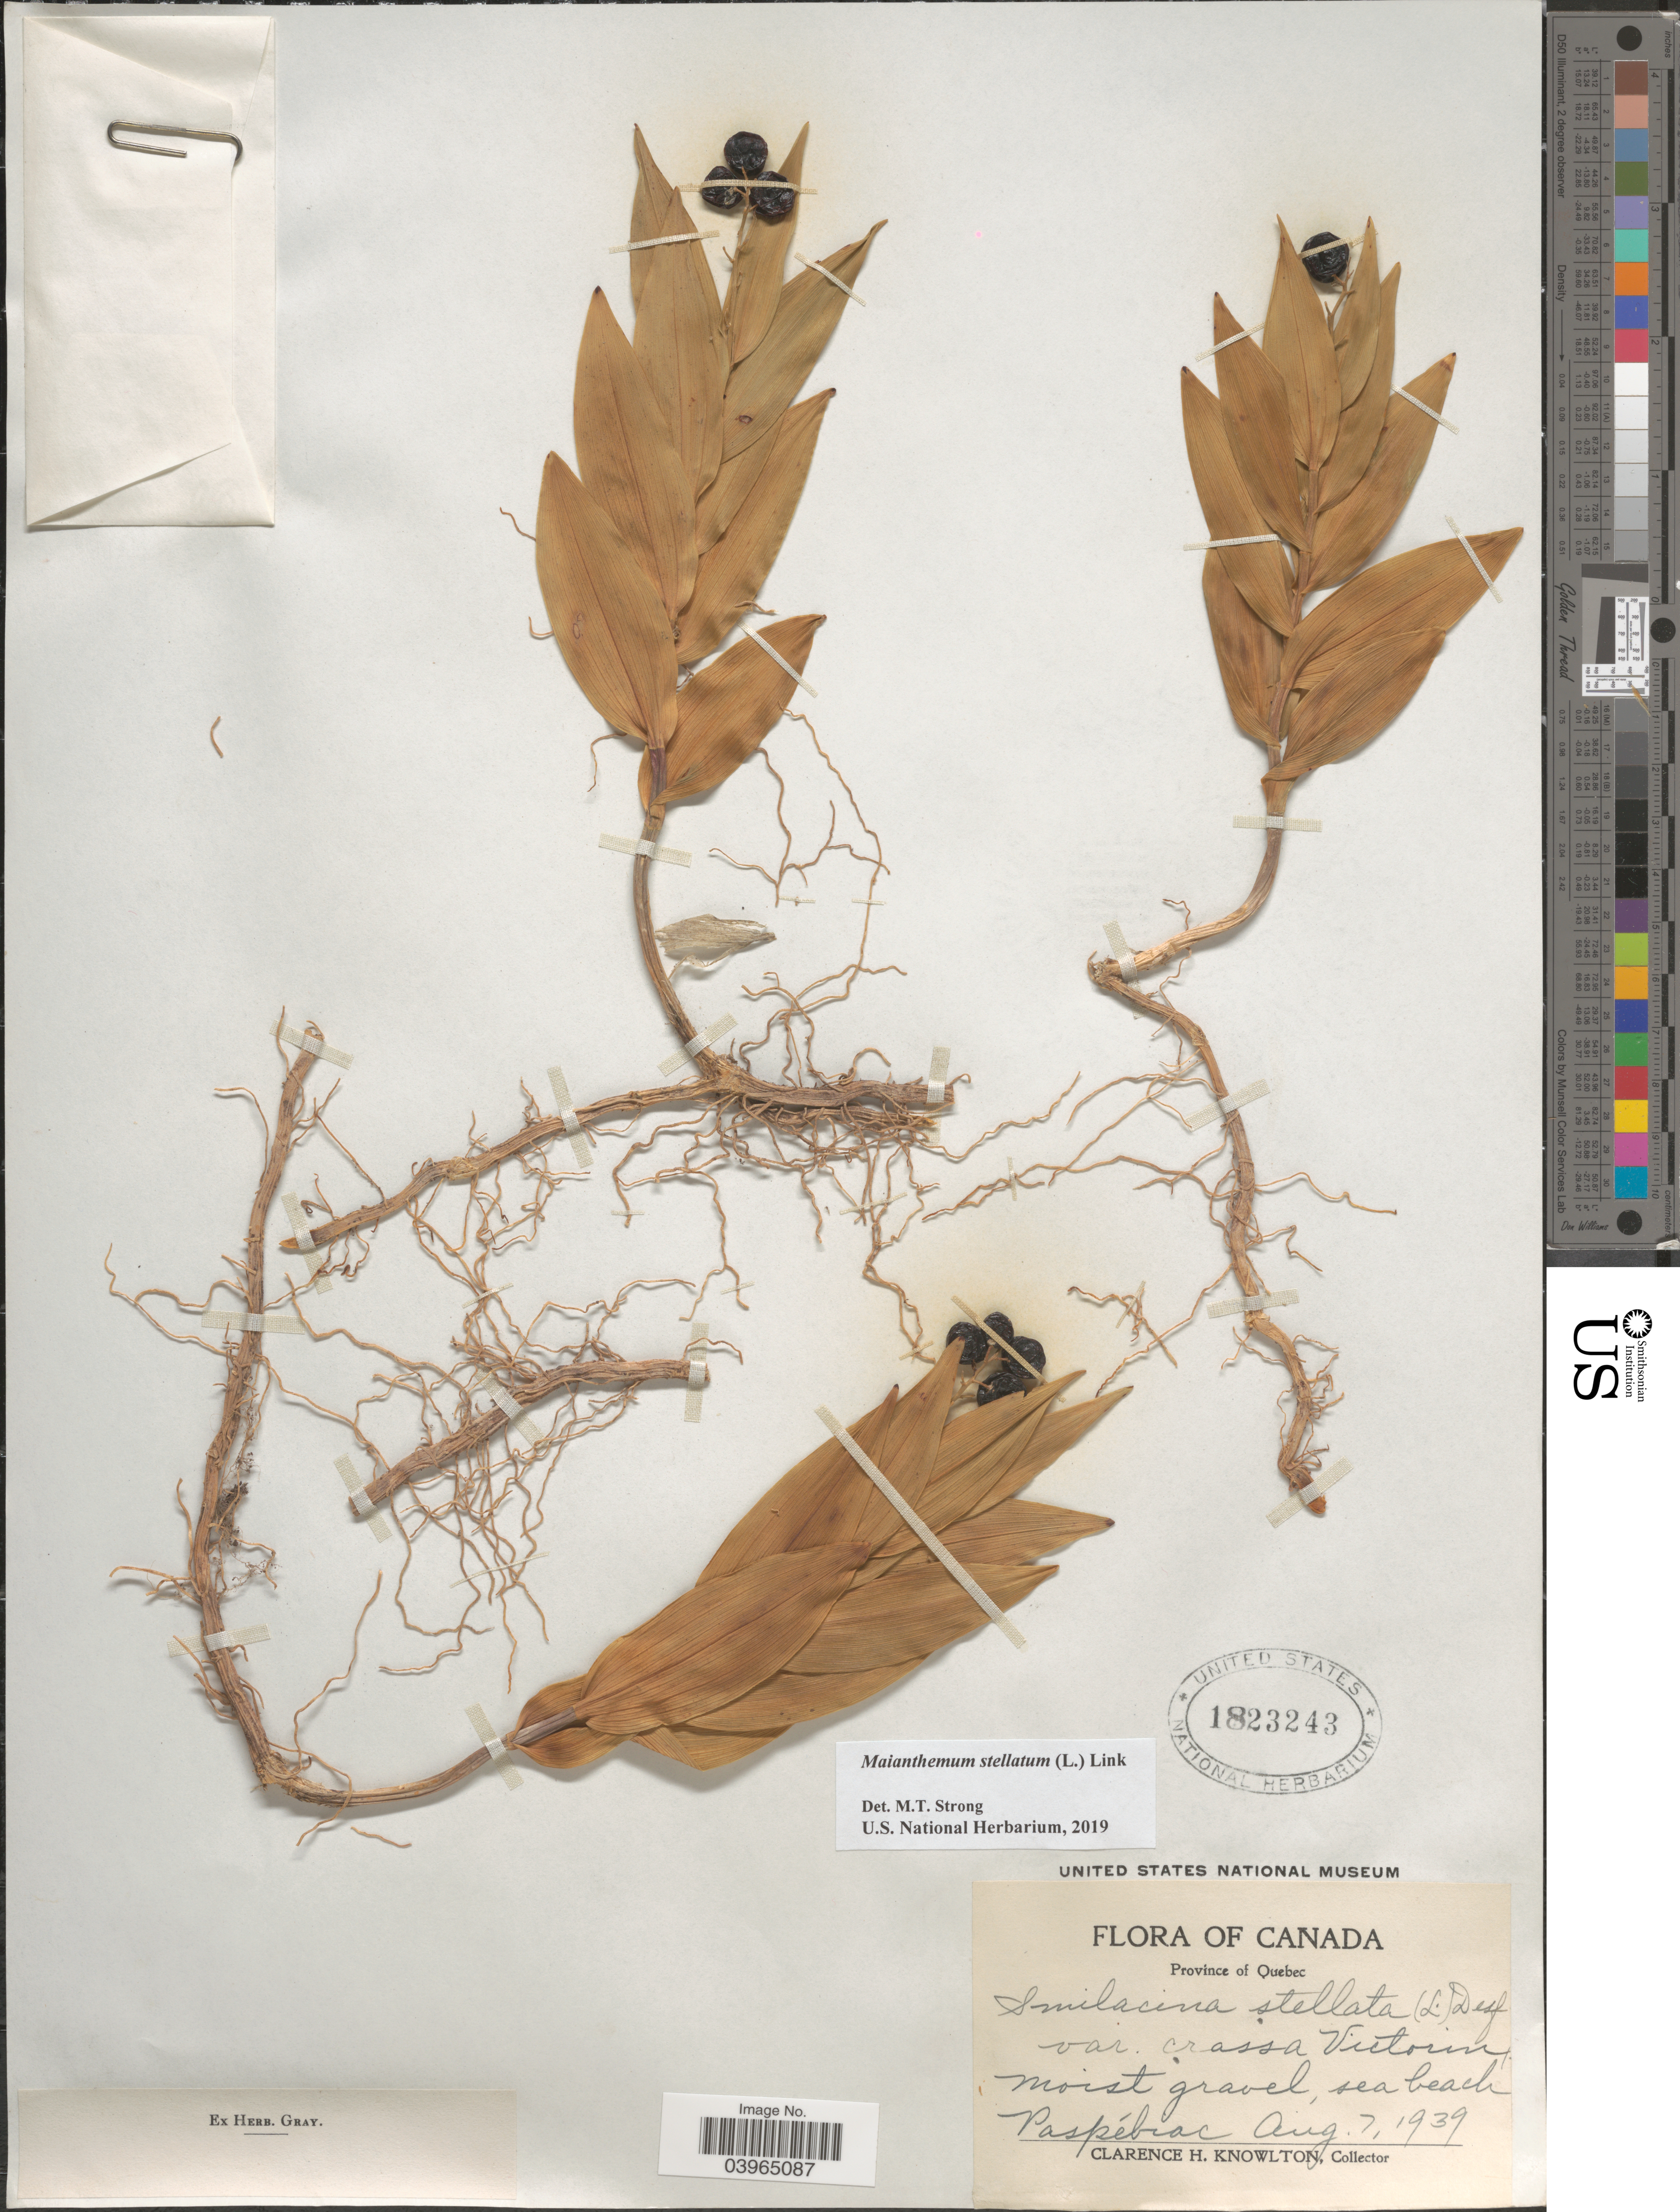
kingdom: Plantae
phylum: Tracheophyta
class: Liliopsida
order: Asparagales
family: Asparagaceae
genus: Maianthemum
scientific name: Maianthemum stellatum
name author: (L.) Link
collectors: C. H. Knowlton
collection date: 1939-08-07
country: Canada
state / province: Quebec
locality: Moist gravel, sea beach. Paspébiac.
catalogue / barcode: US 1823243